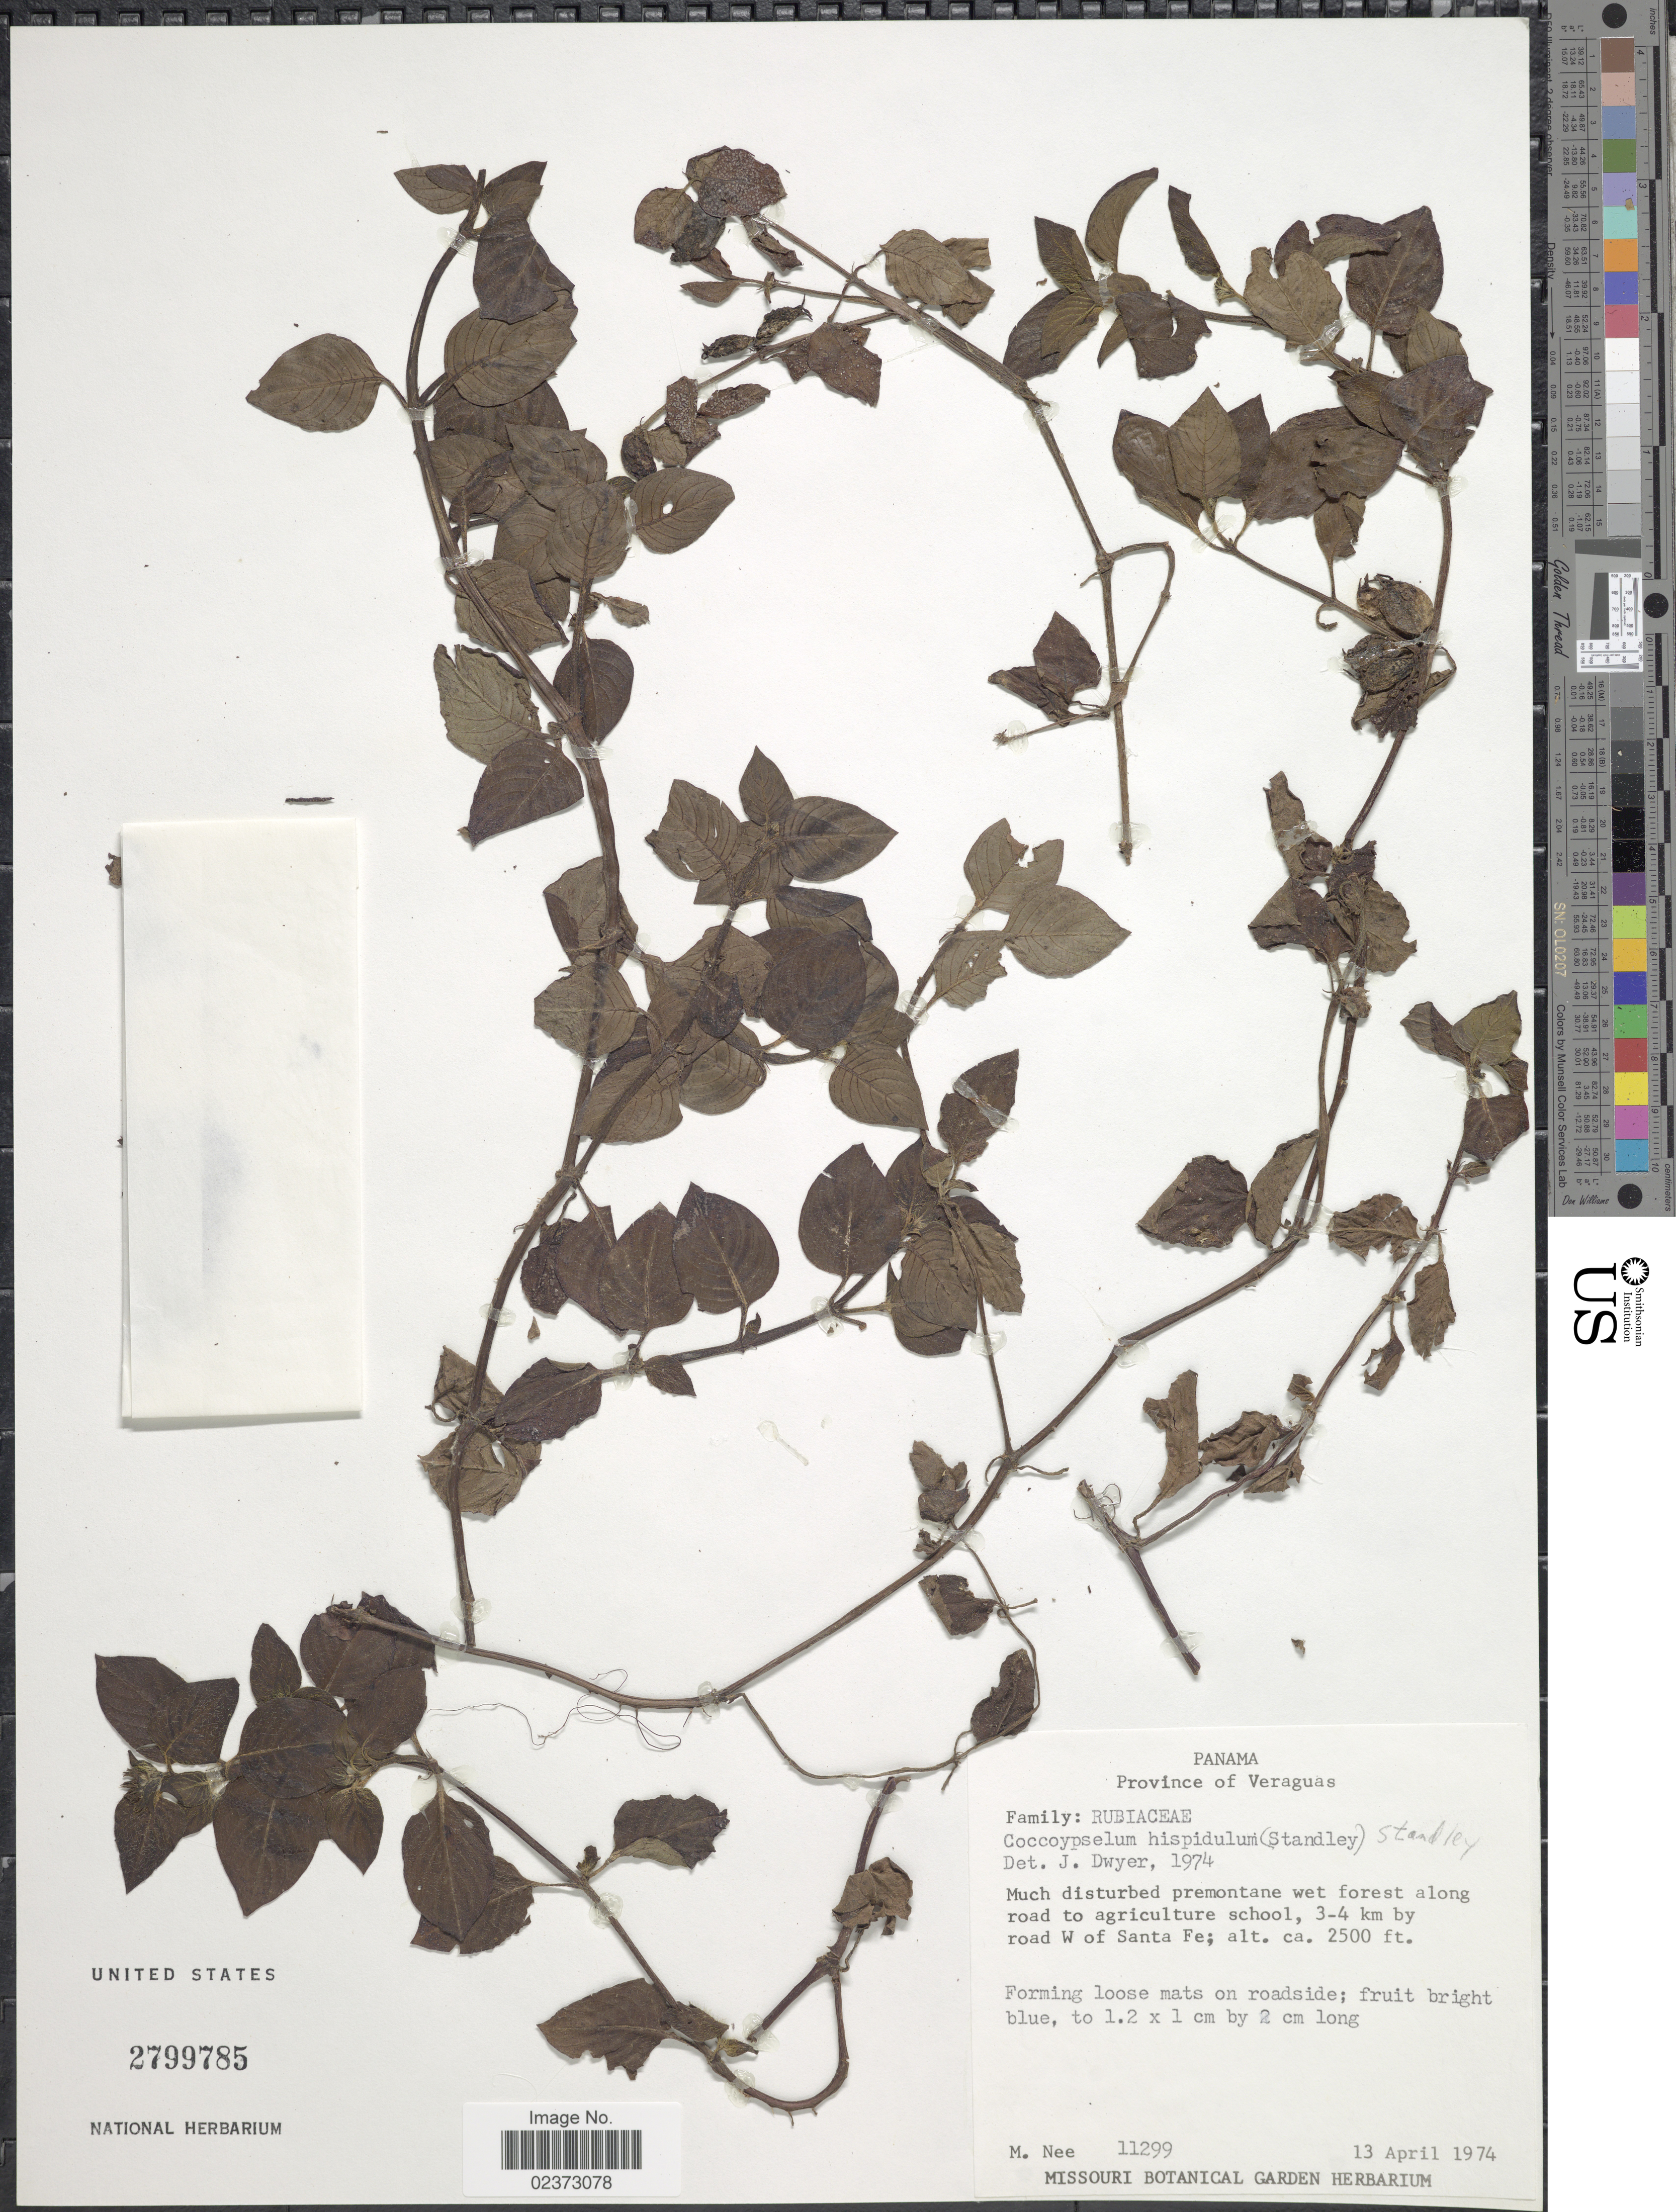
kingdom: Plantae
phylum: Tracheophyta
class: Magnoliopsida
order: Gentianales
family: Rubiaceae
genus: Coccocypselum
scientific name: Coccocypselum hispidulum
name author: (Standl.) Standl.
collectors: M. Nee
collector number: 11299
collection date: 1974-04-13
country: Panama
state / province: Veraguas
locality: Province of Veraguas, 3-4 km by road W of Santa Fe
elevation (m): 762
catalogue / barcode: US 2799785